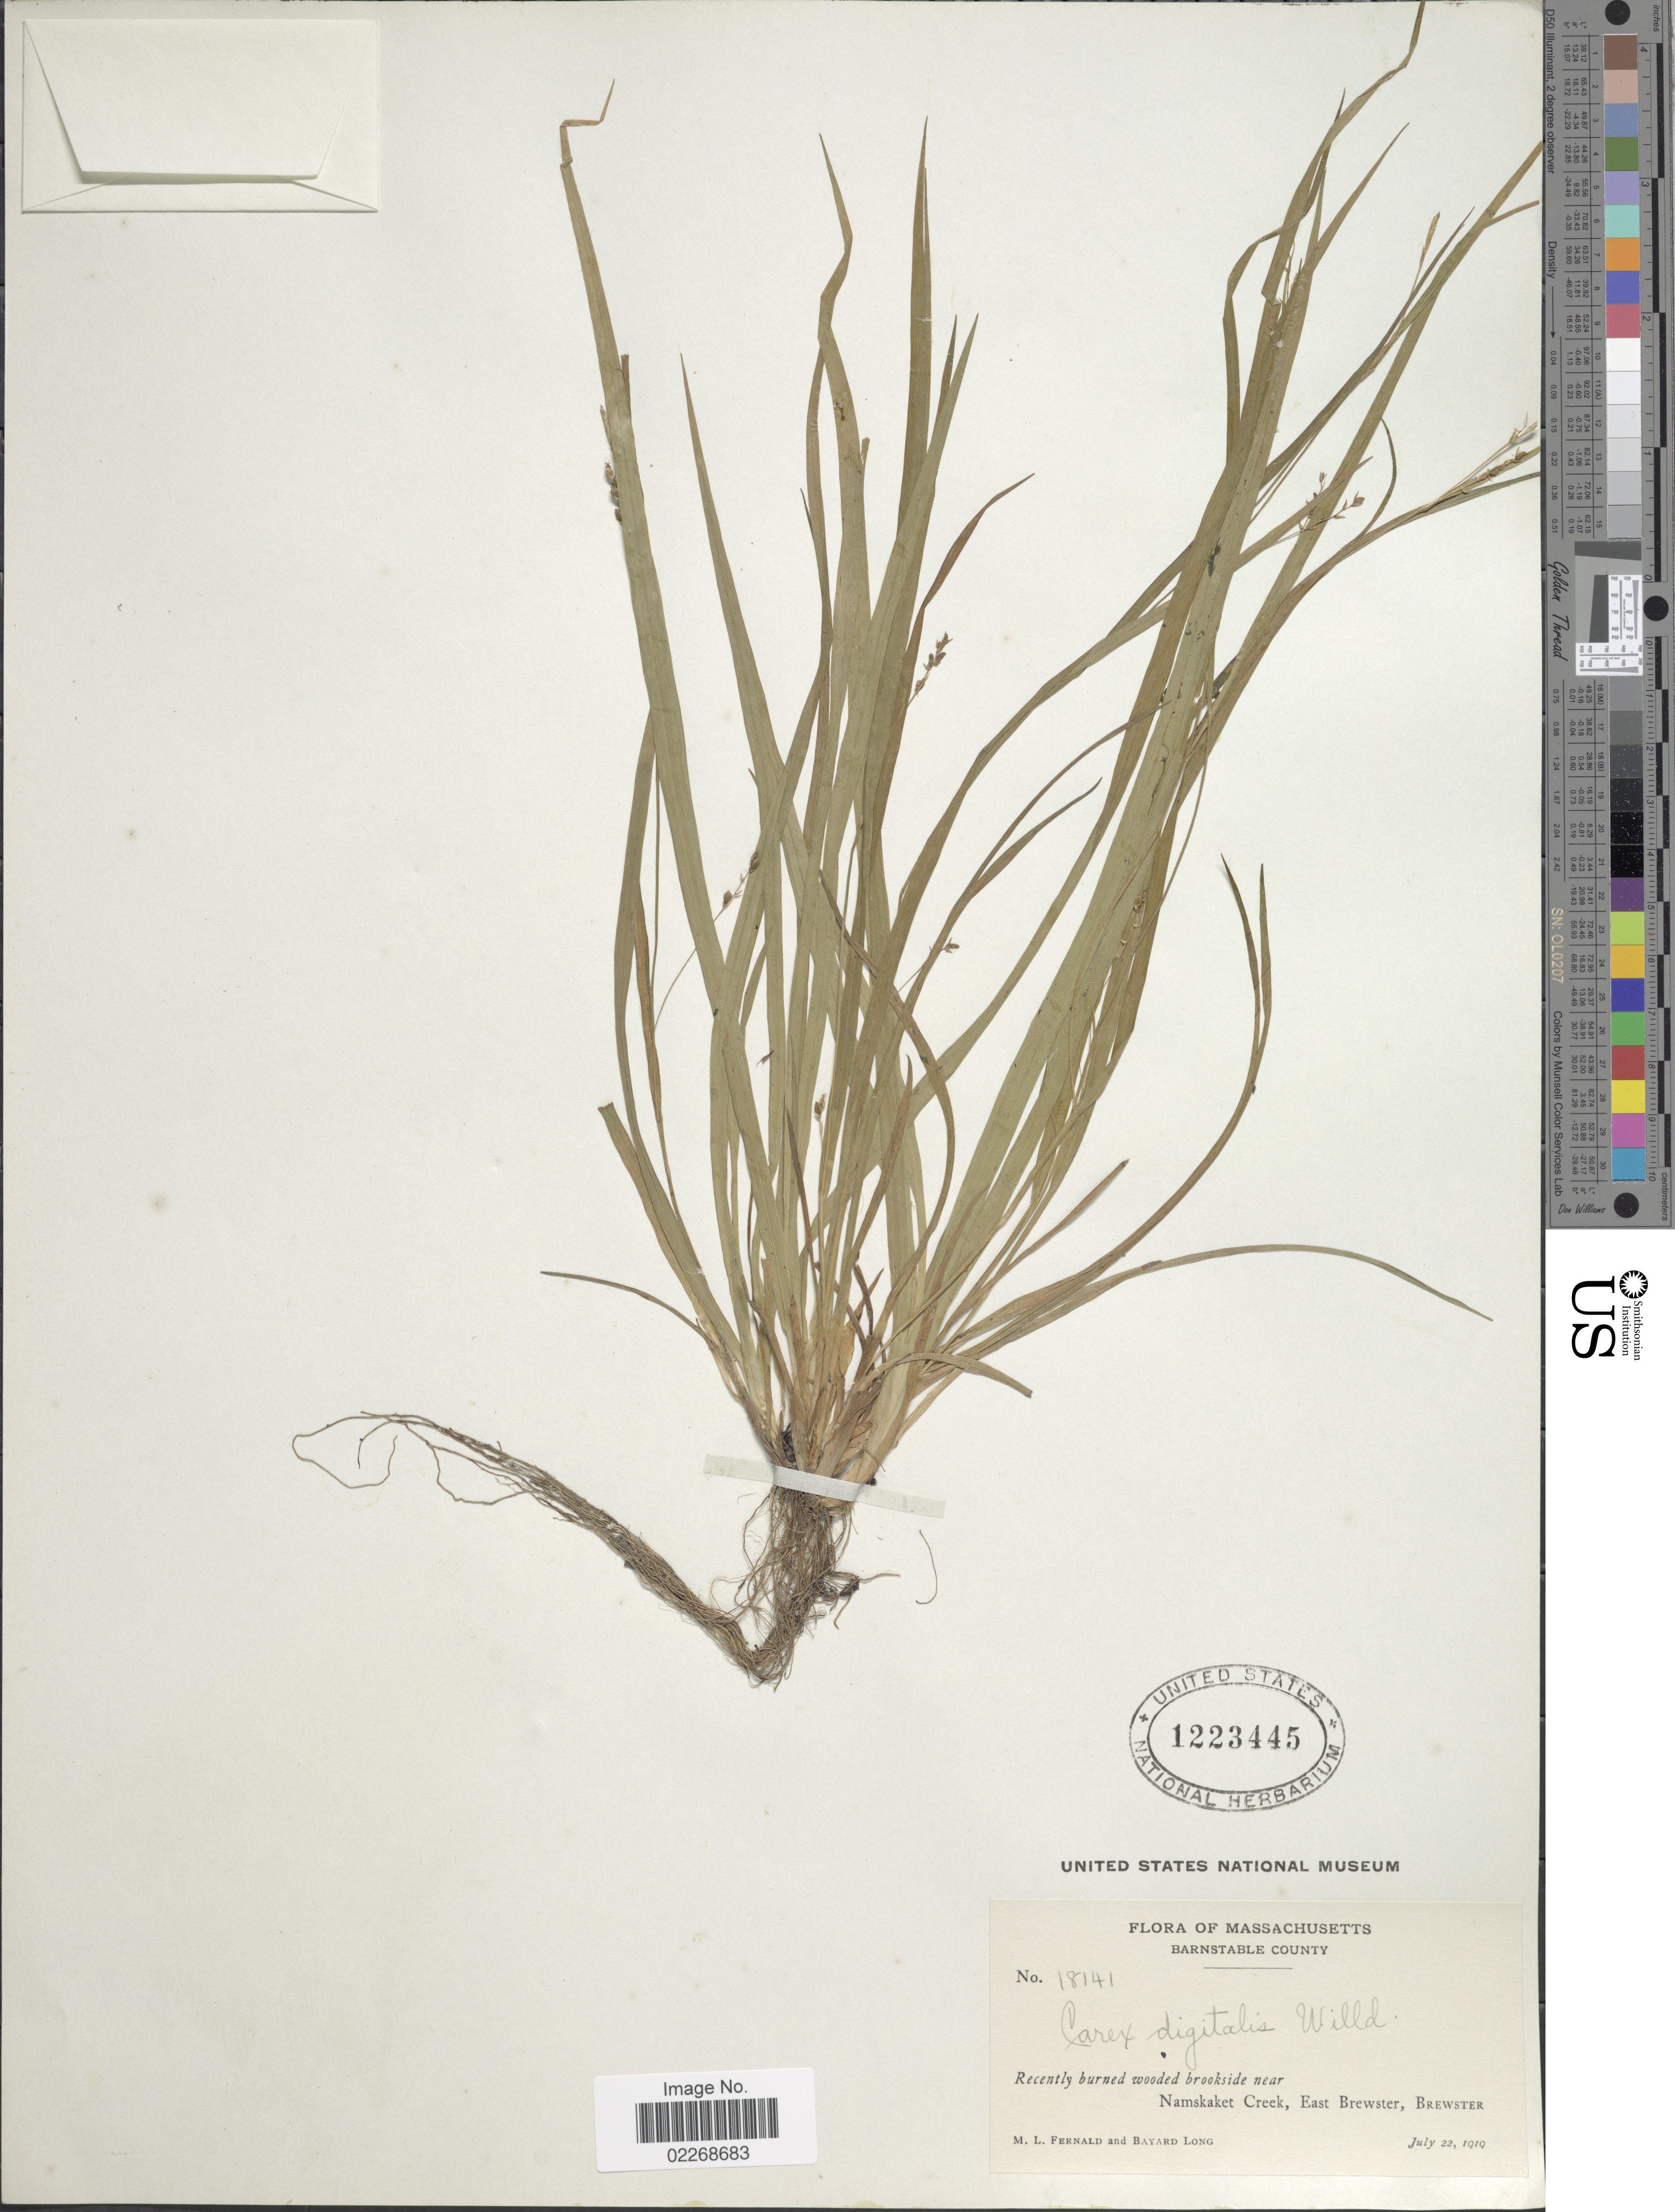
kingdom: Plantae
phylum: Tracheophyta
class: Liliopsida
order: Poales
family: Cyperaceae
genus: Carex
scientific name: Carex digitalis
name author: Willd.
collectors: M. L. Fernald & B. Long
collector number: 18141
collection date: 1919-07-22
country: United States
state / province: Massachusetts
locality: Barnstable County. Recently burned wooded brookside near Namskakaet Creek, East Brewster, Brewster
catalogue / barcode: US 1223445